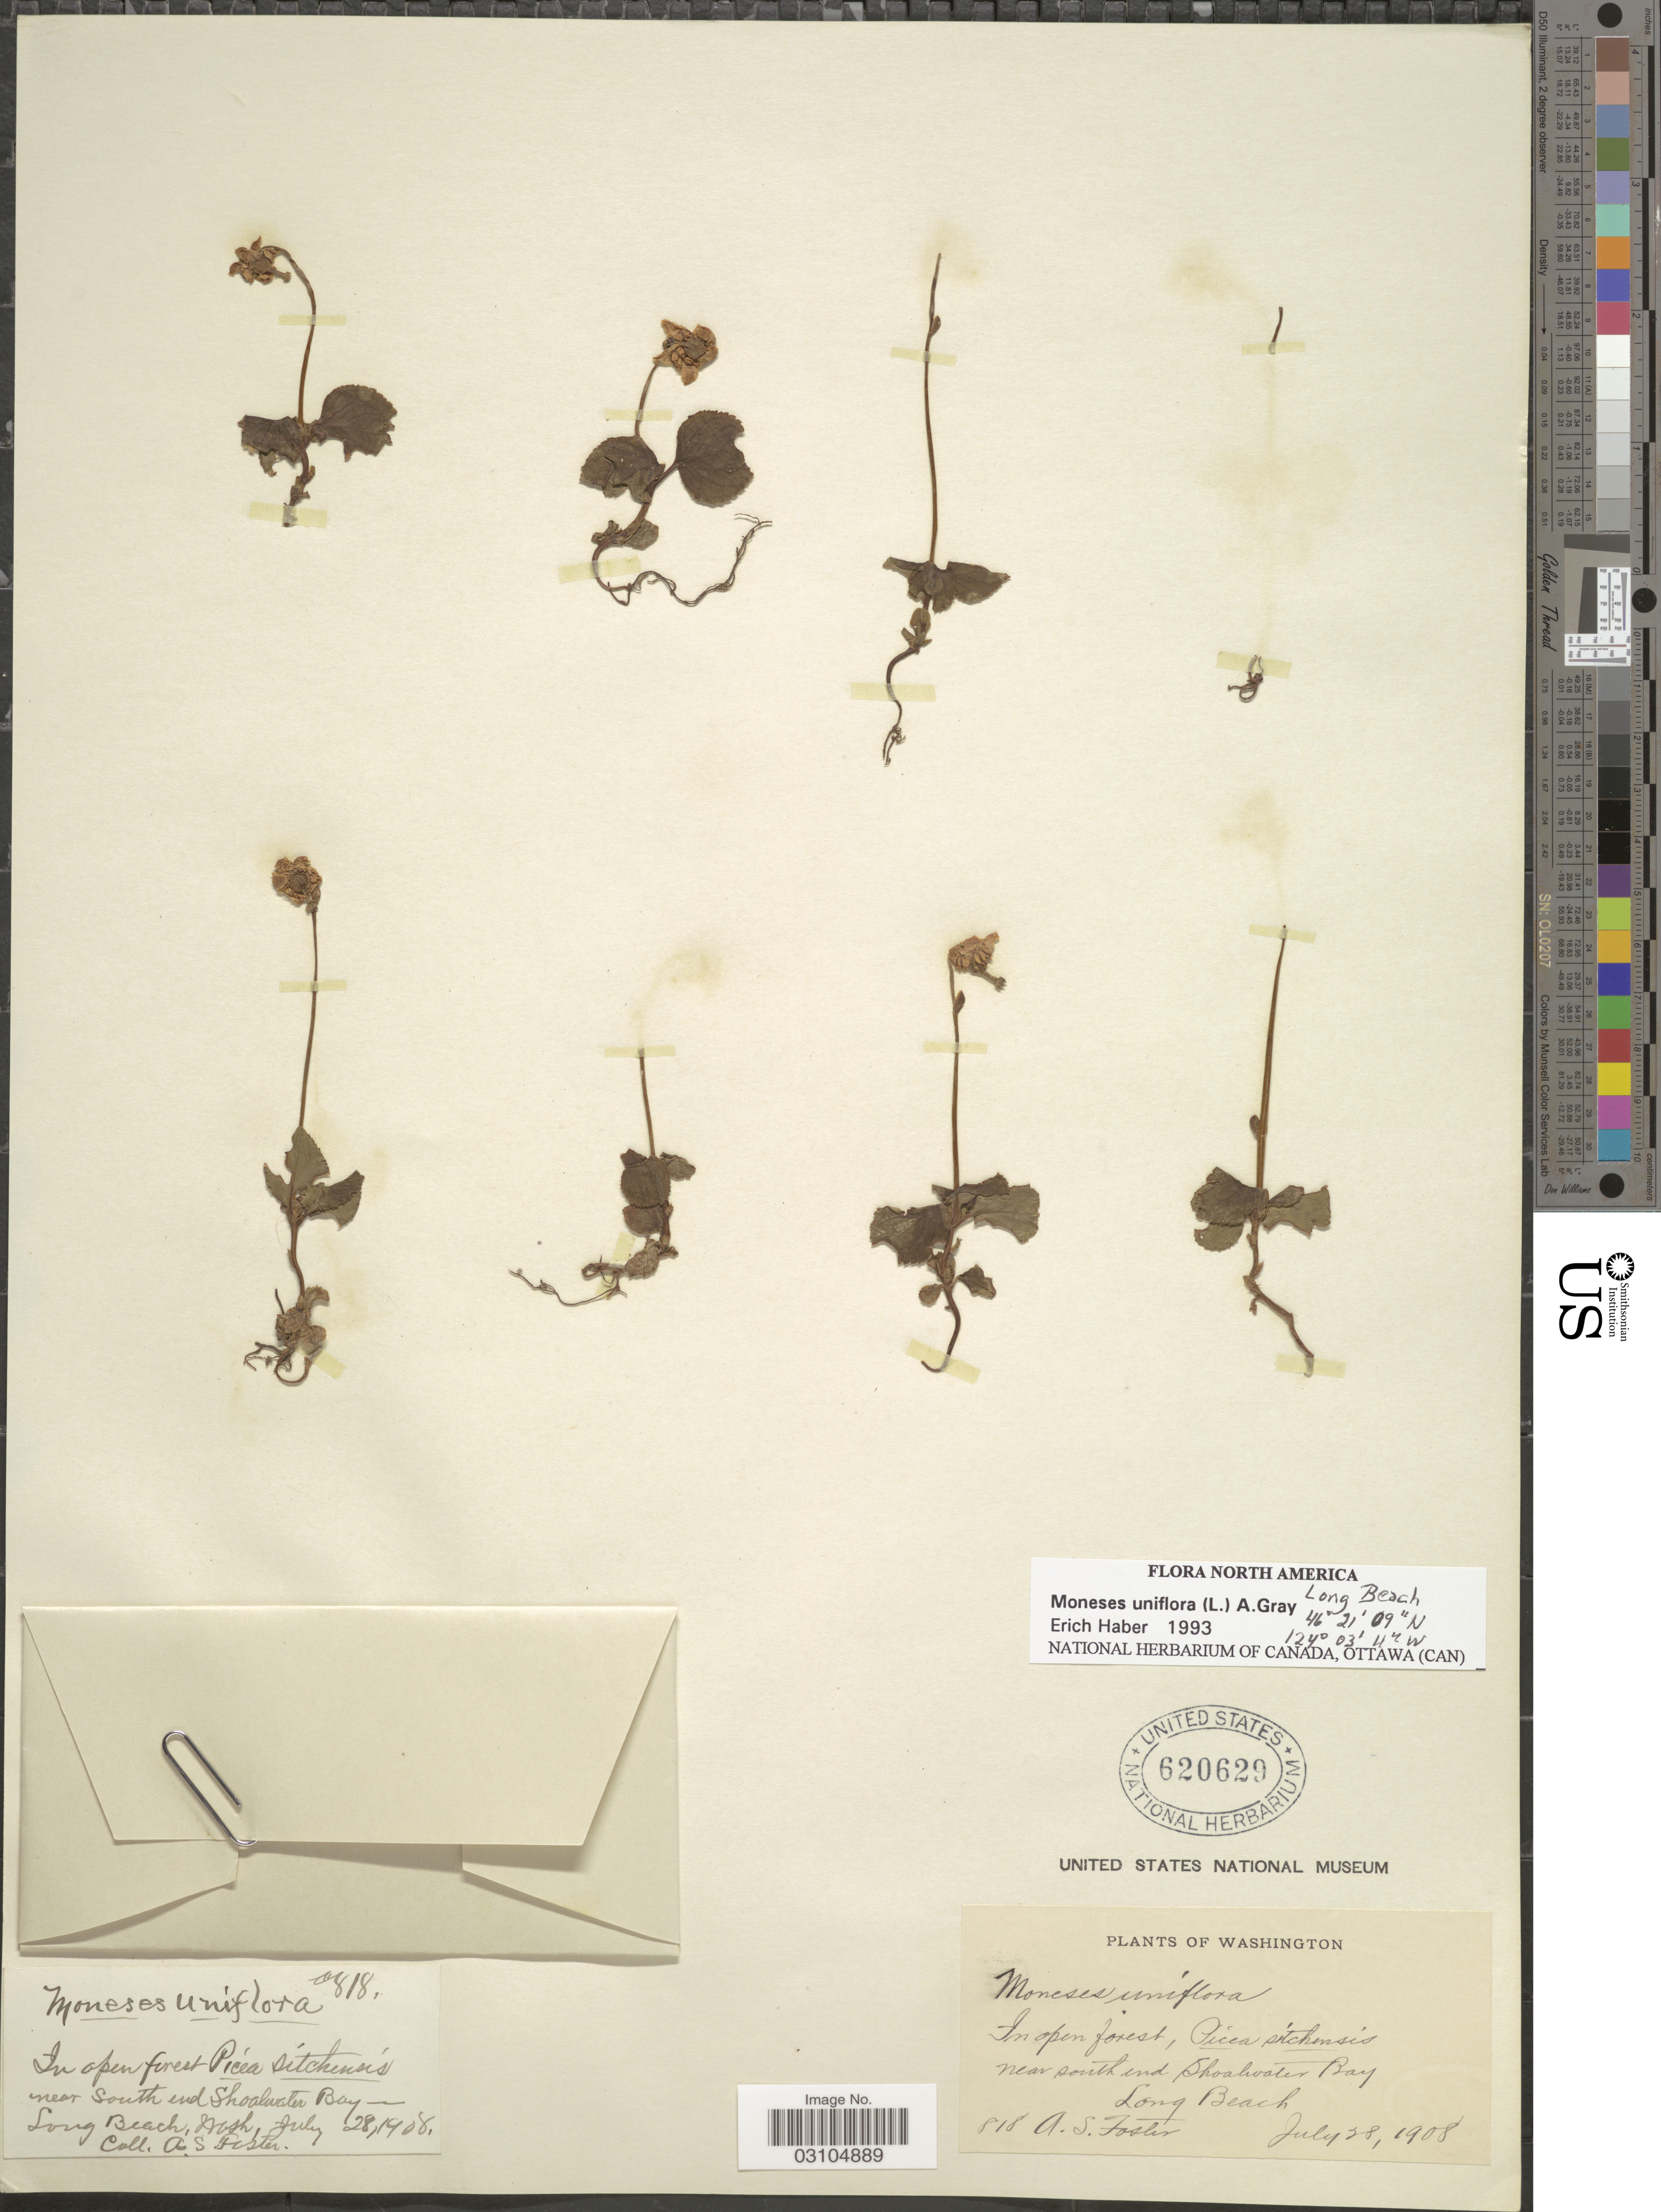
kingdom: Plantae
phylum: Tracheophyta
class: Magnoliopsida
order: Ericales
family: Ericaceae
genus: Moneses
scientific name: Moneses uniflora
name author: (L.) A. Gray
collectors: A. S. Foster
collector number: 818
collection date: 1908-07-28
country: United States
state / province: Washington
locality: Near South end, Shoahwater Bay, Long Beach.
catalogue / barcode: US 620629